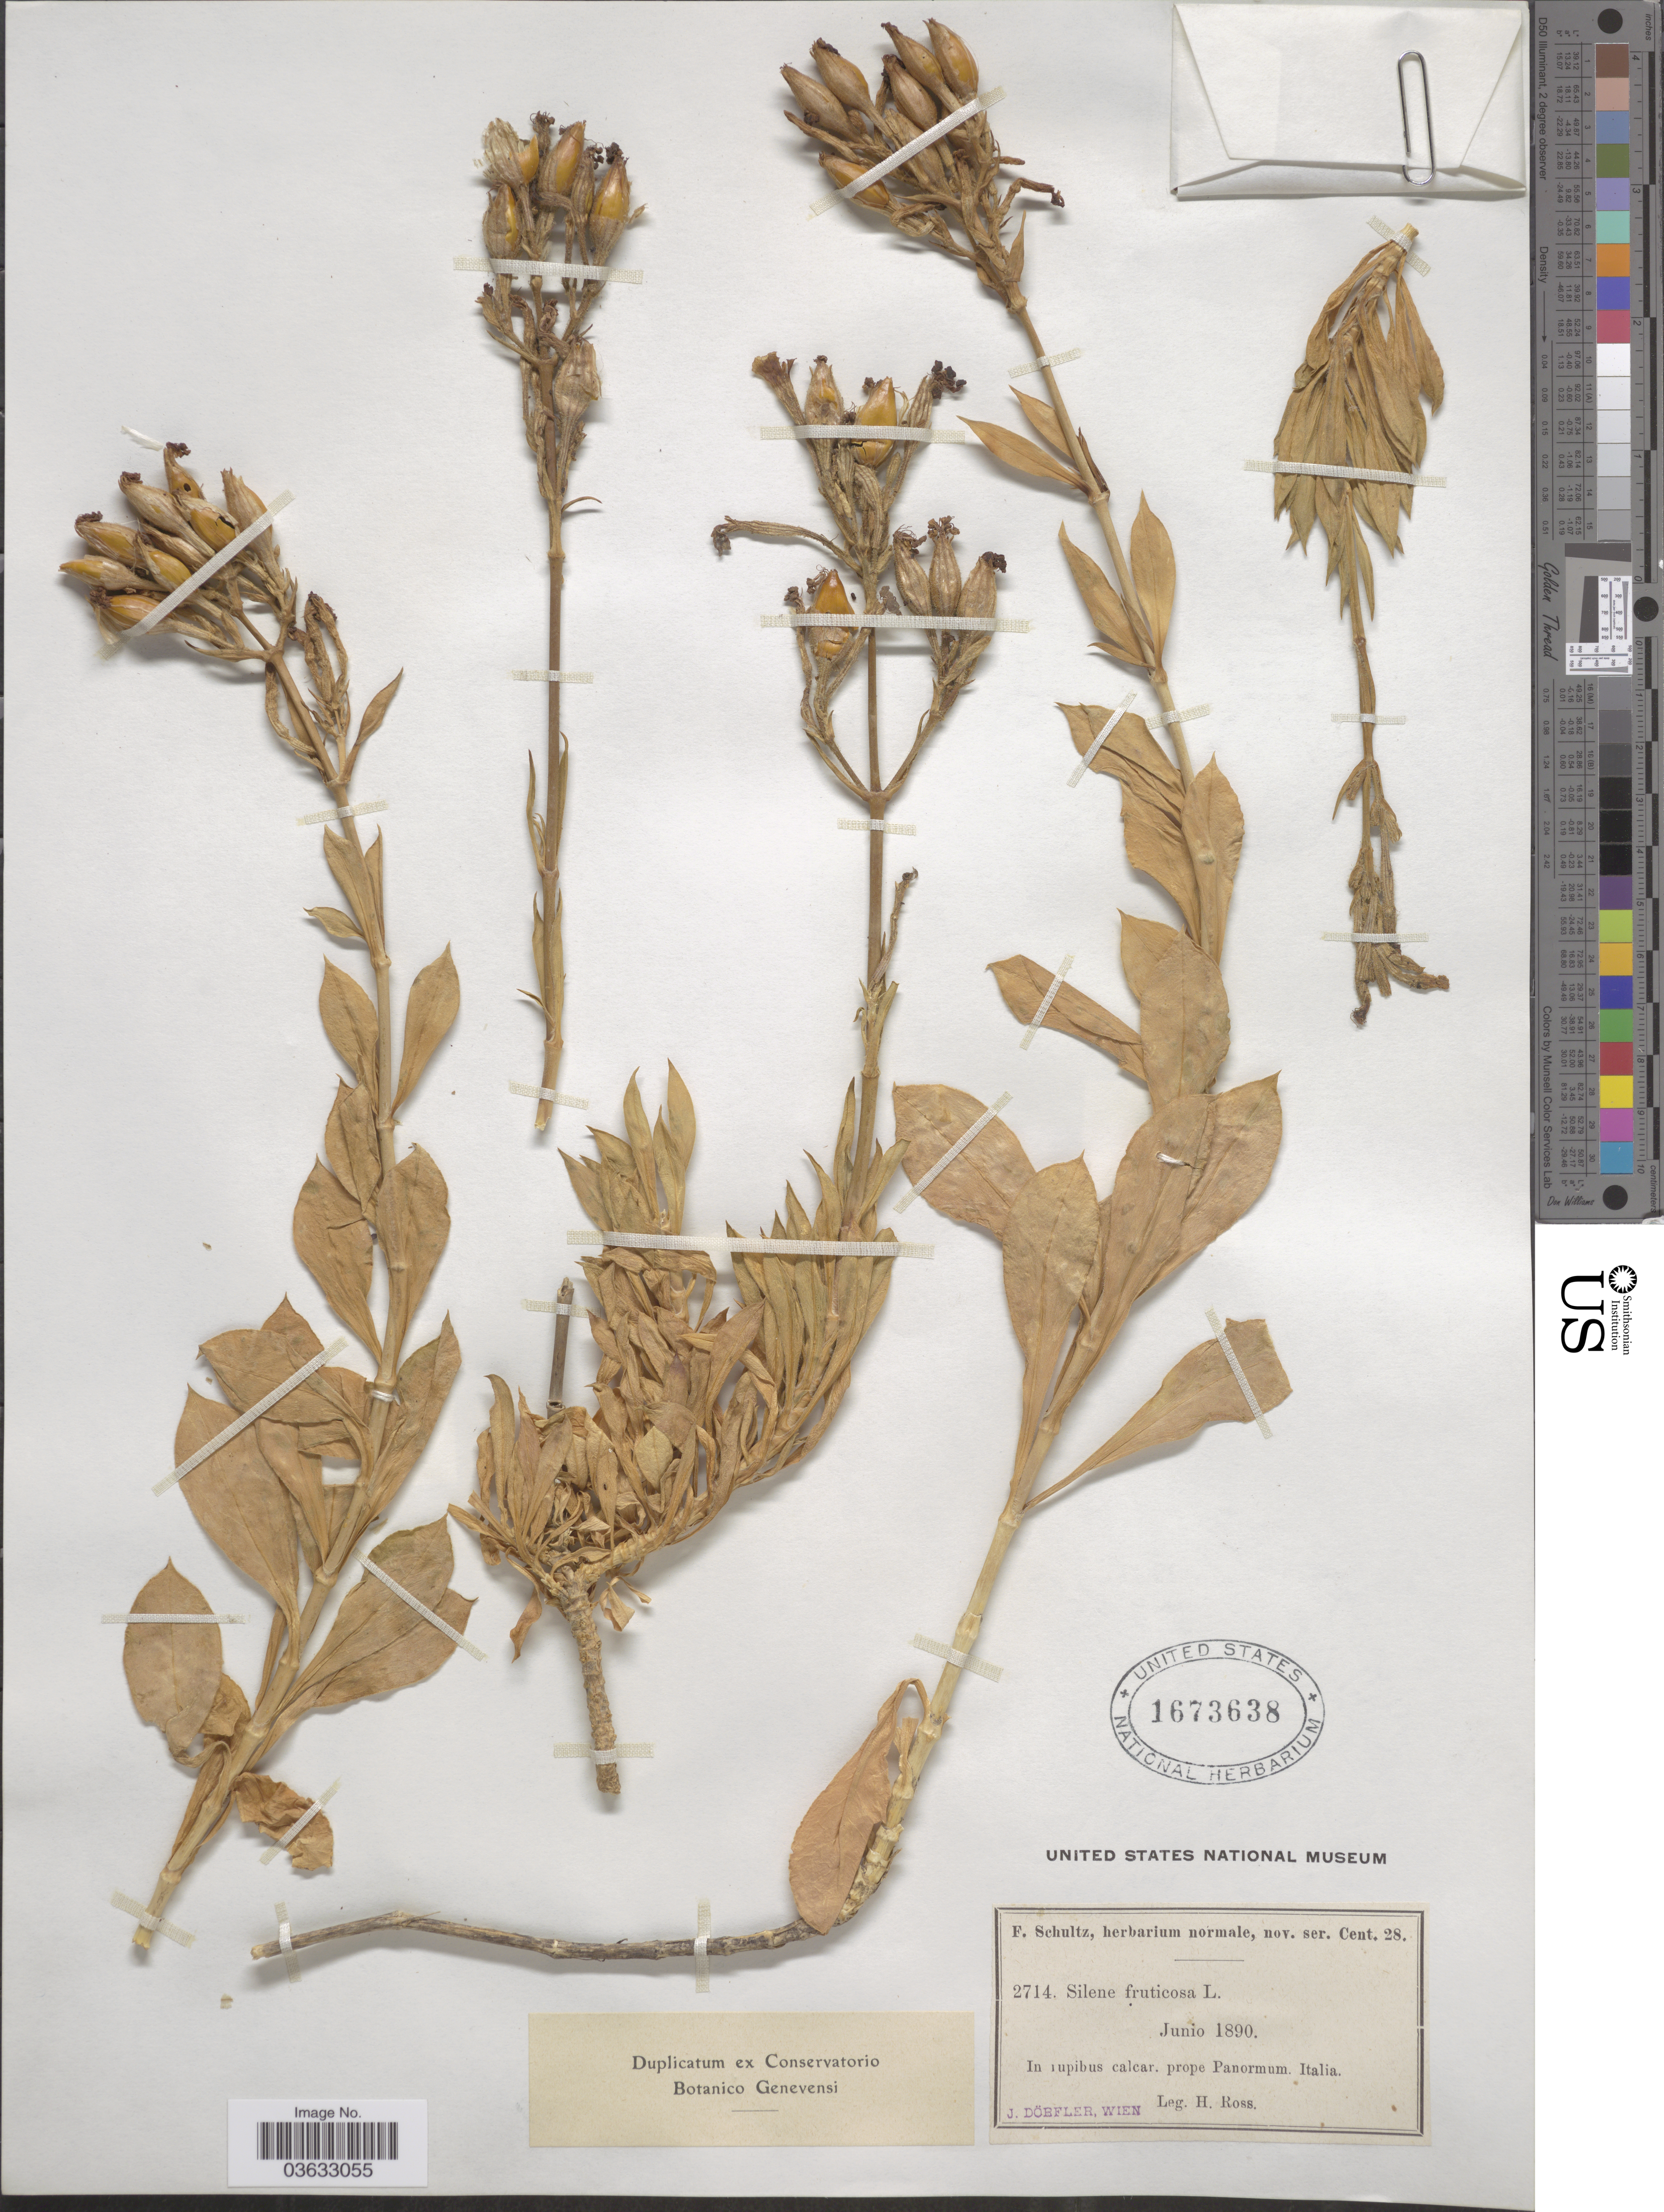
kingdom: Plantae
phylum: Tracheophyta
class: Magnoliopsida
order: Caryophyllales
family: Caryophyllaceae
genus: Silene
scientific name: Silene fruticosa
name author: L.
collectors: H. Ross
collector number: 2714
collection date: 1890-06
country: Italy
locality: In rupibus calcar. prope Panormum.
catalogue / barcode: US 1673638